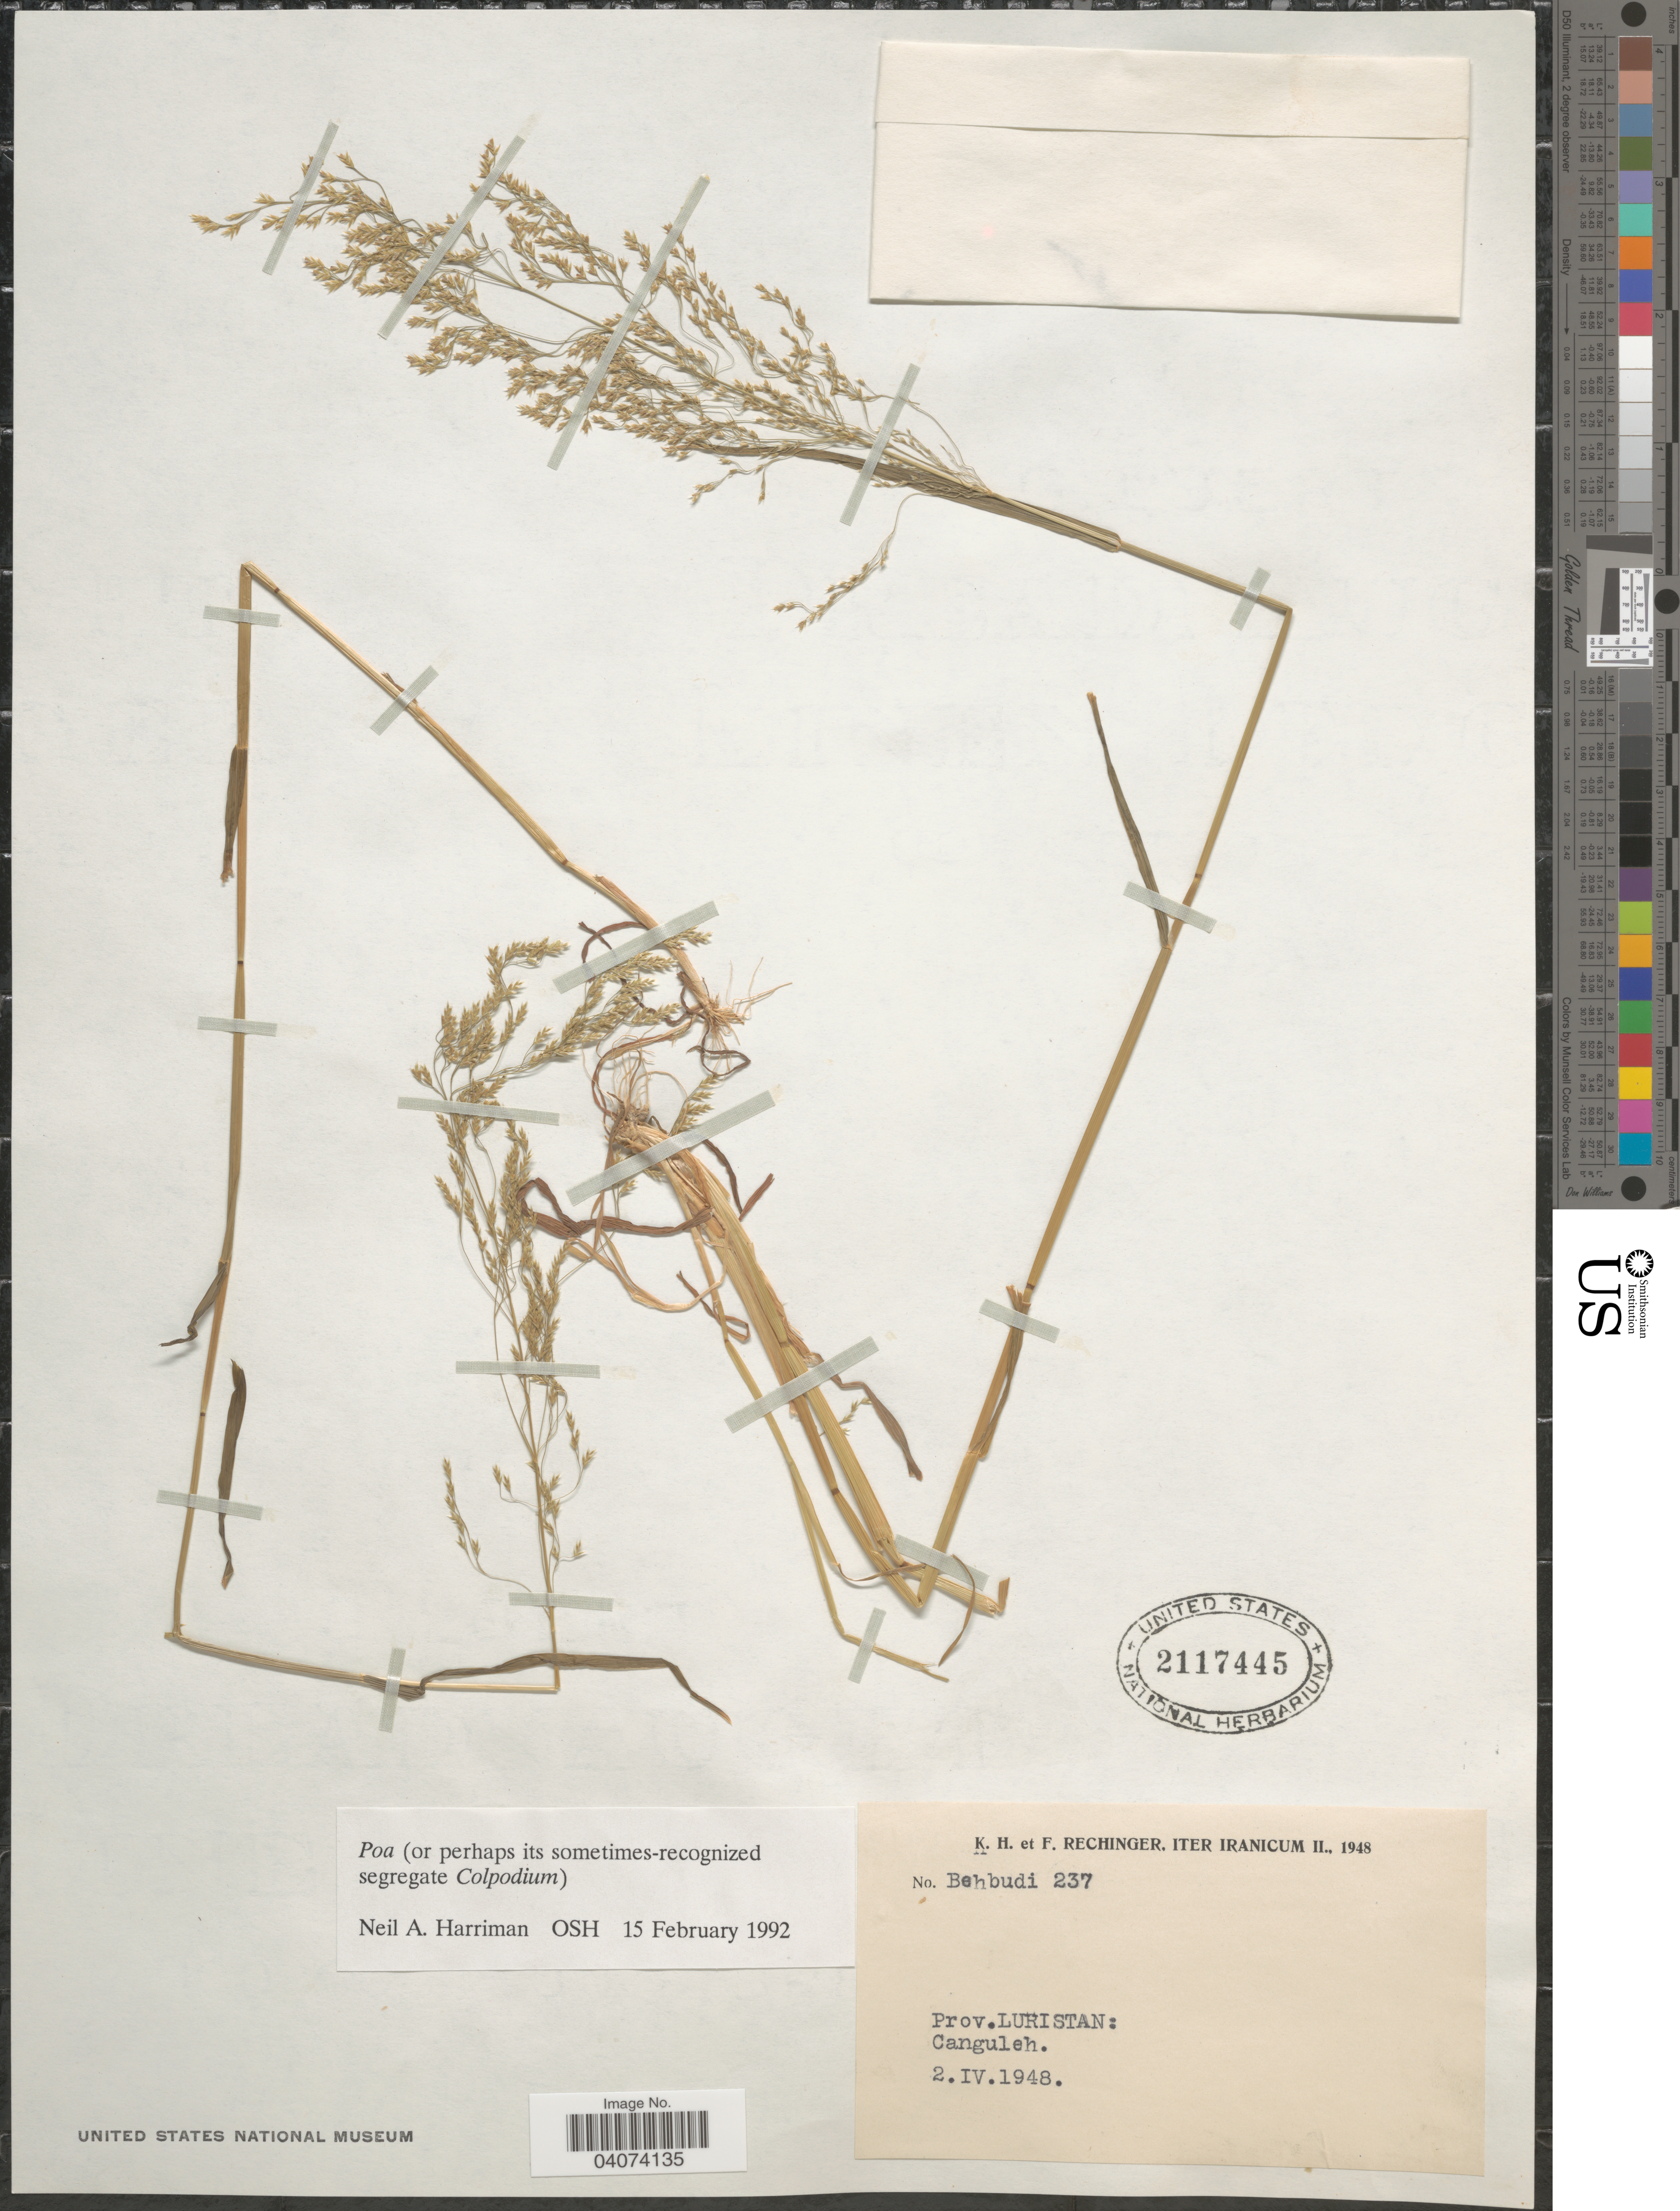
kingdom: Plantae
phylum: Tracheophyta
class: Liliopsida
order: Poales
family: Poaceae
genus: Poa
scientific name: Poa sp.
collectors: K. H. Rechinger & F. Rechinger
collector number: Behbudi237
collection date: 1948-04-02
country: Iran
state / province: Lorestan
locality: Iter Iranicum II., 1948. Prov.Luristan: Canguleh.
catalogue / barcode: US 2117445